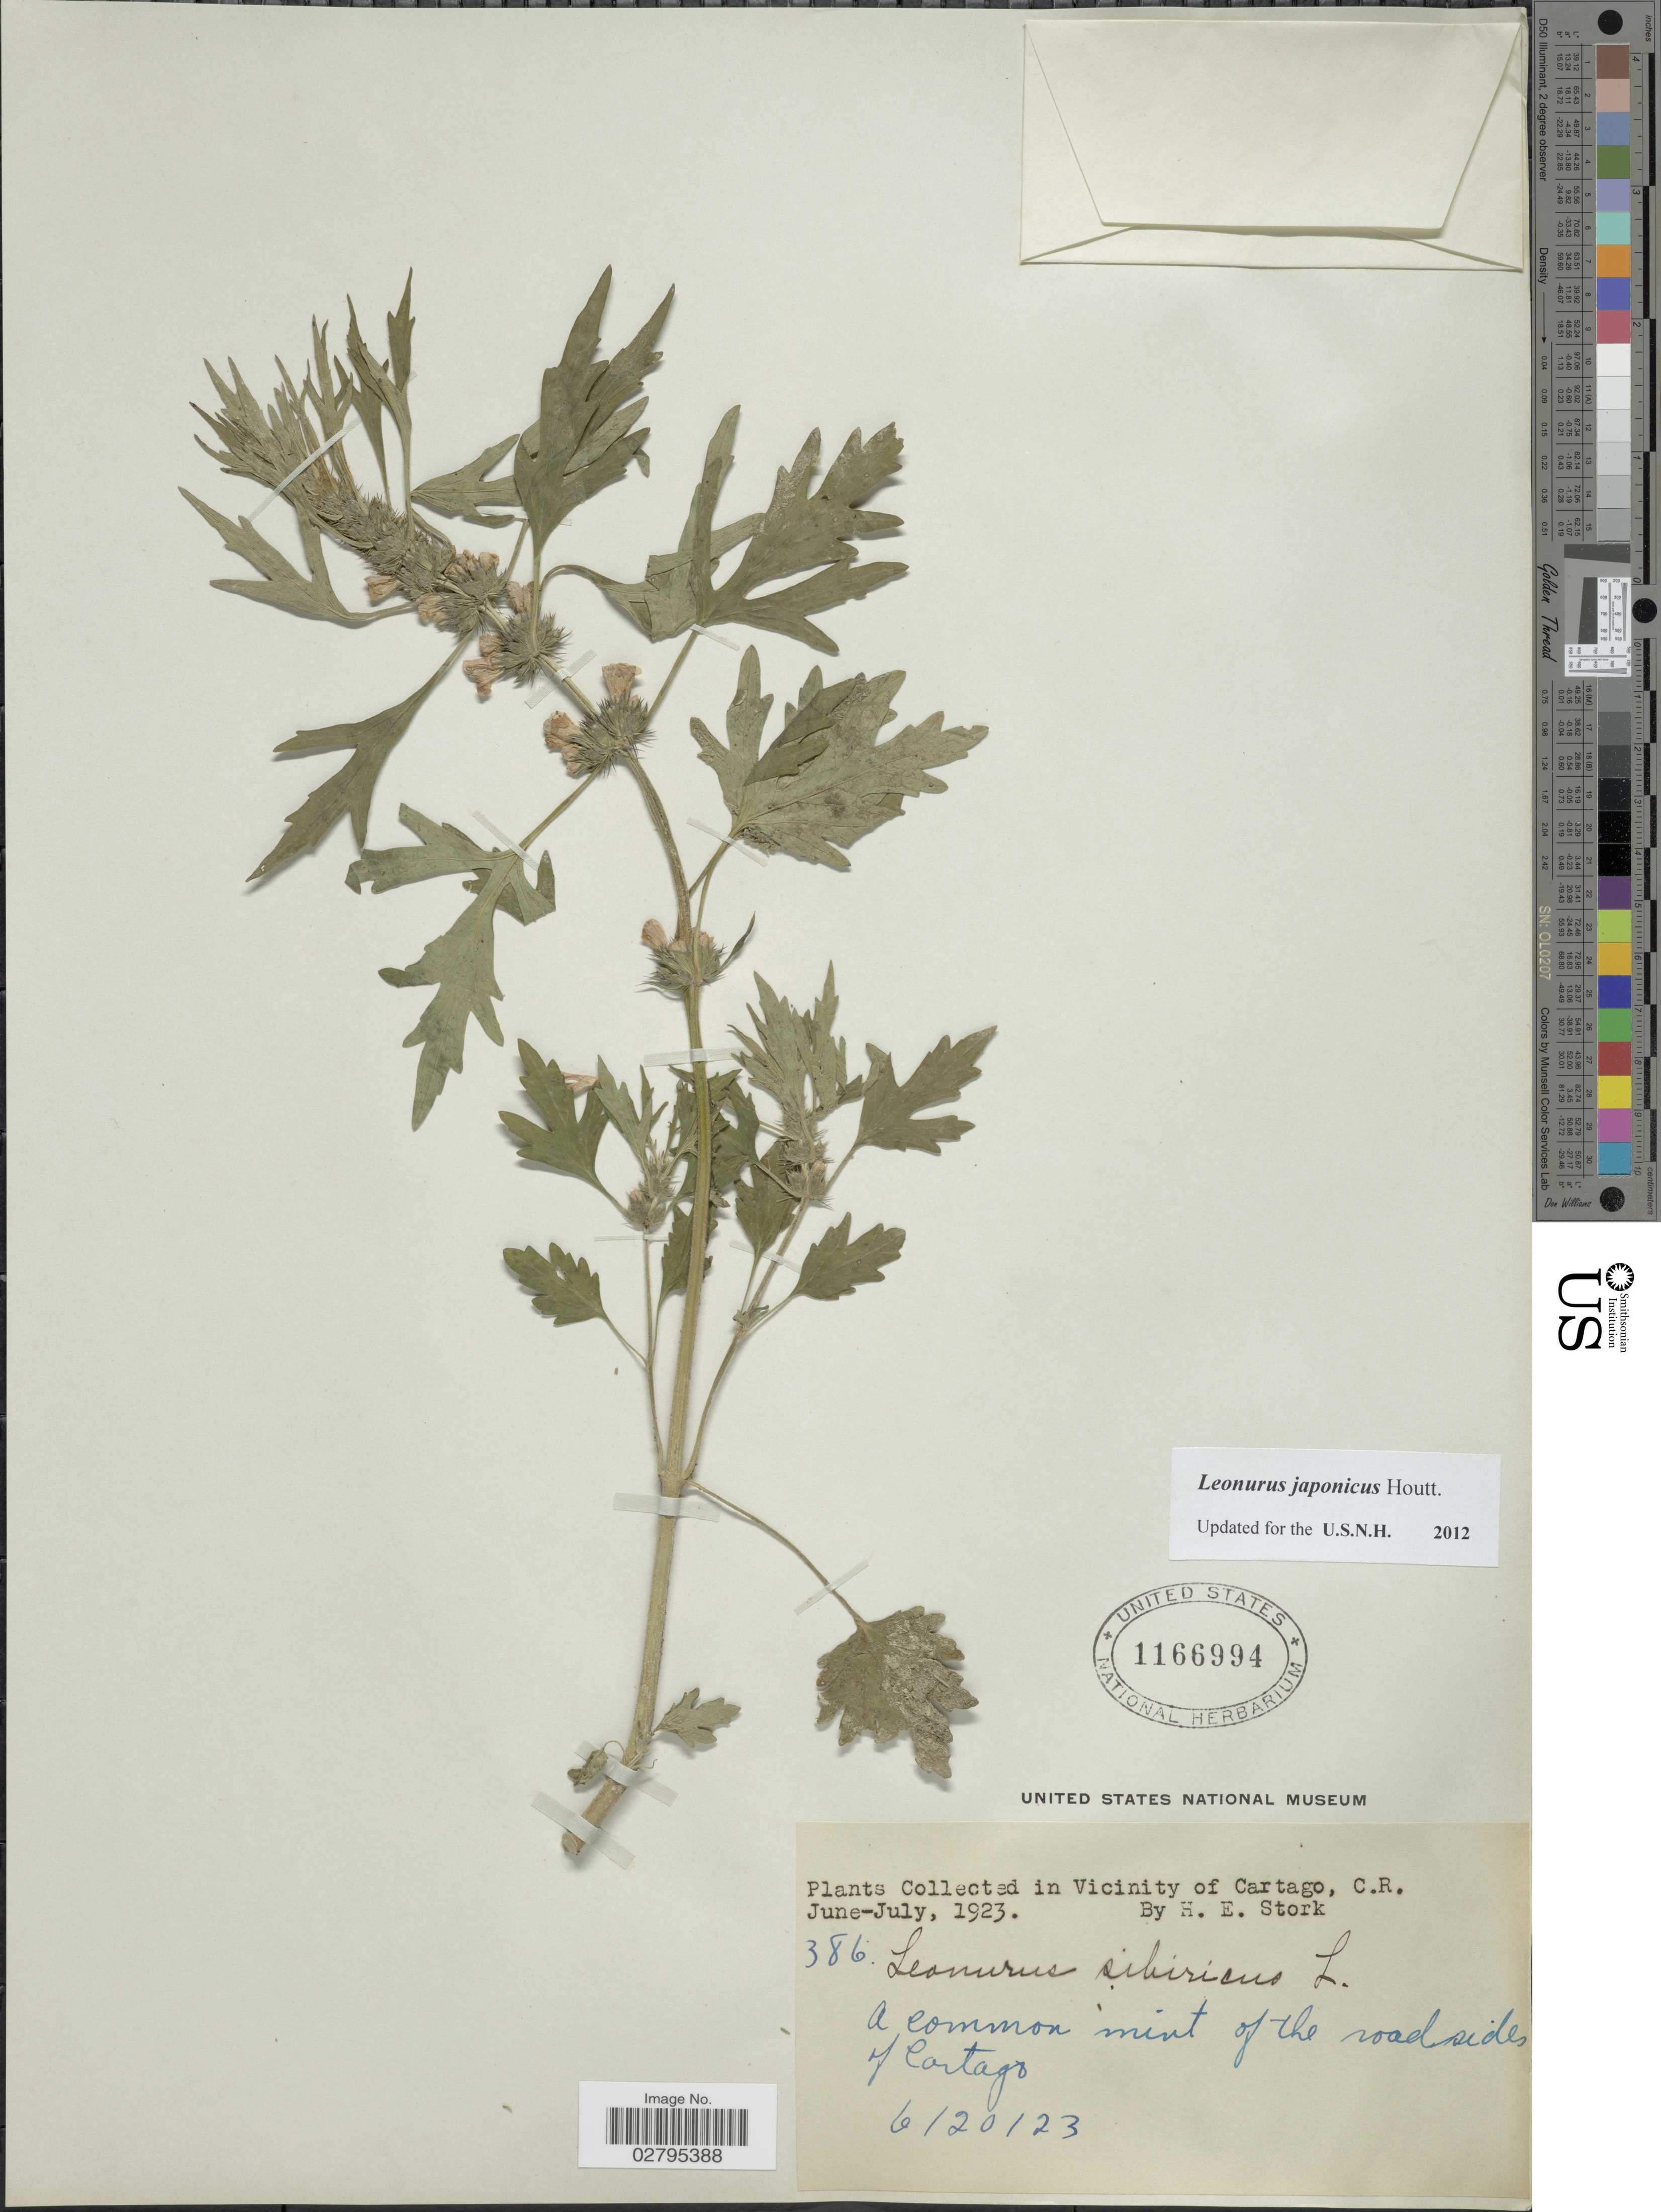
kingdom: Plantae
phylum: Tracheophyta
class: Magnoliopsida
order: Lamiales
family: Lamiaceae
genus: Leonurus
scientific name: Leonurus japonicus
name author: Houtt.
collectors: H. E. Stork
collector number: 386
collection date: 1923-06-20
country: Costa Rica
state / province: Cartago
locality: Vicinity of Cartago, C.R., mint of the roadsides of Cartago.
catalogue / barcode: US 1166994